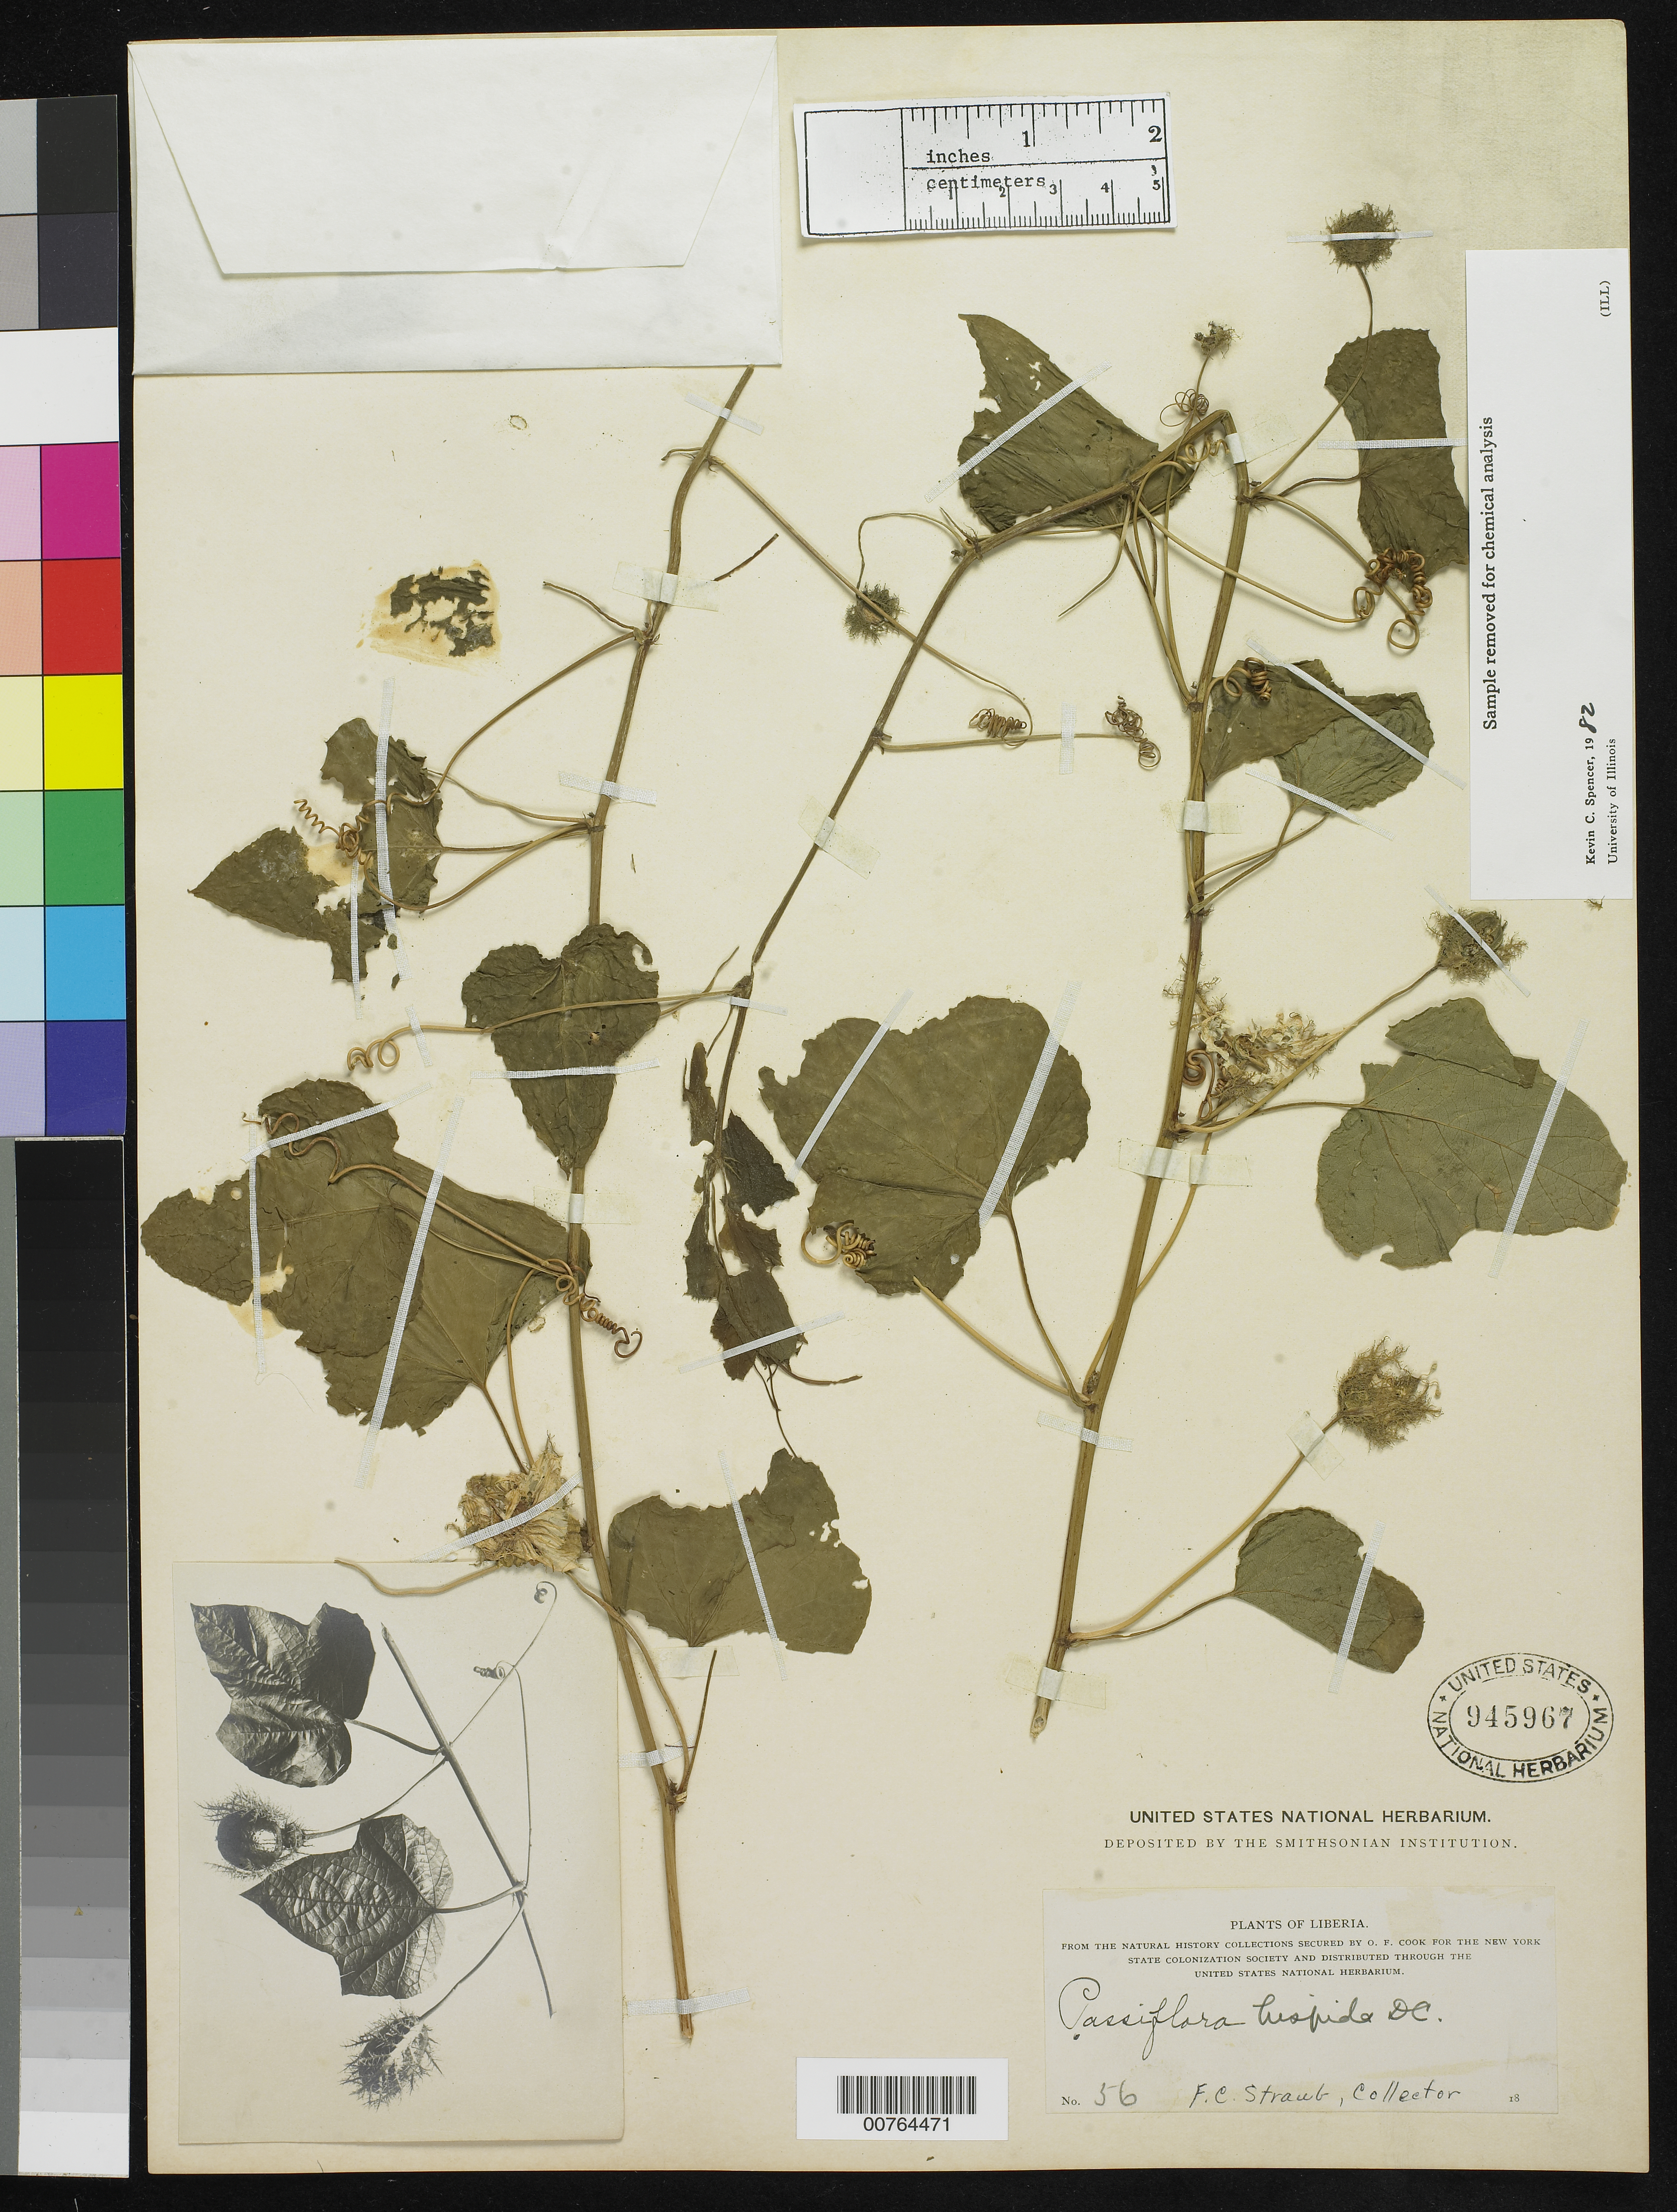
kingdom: Plantae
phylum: Tracheophyta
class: Magnoliopsida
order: Malpighiales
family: Passifloraceae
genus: Passiflora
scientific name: Passiflora hispida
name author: DC. ex Triana & Planch.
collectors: F. Straub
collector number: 56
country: Liberia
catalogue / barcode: US 945967